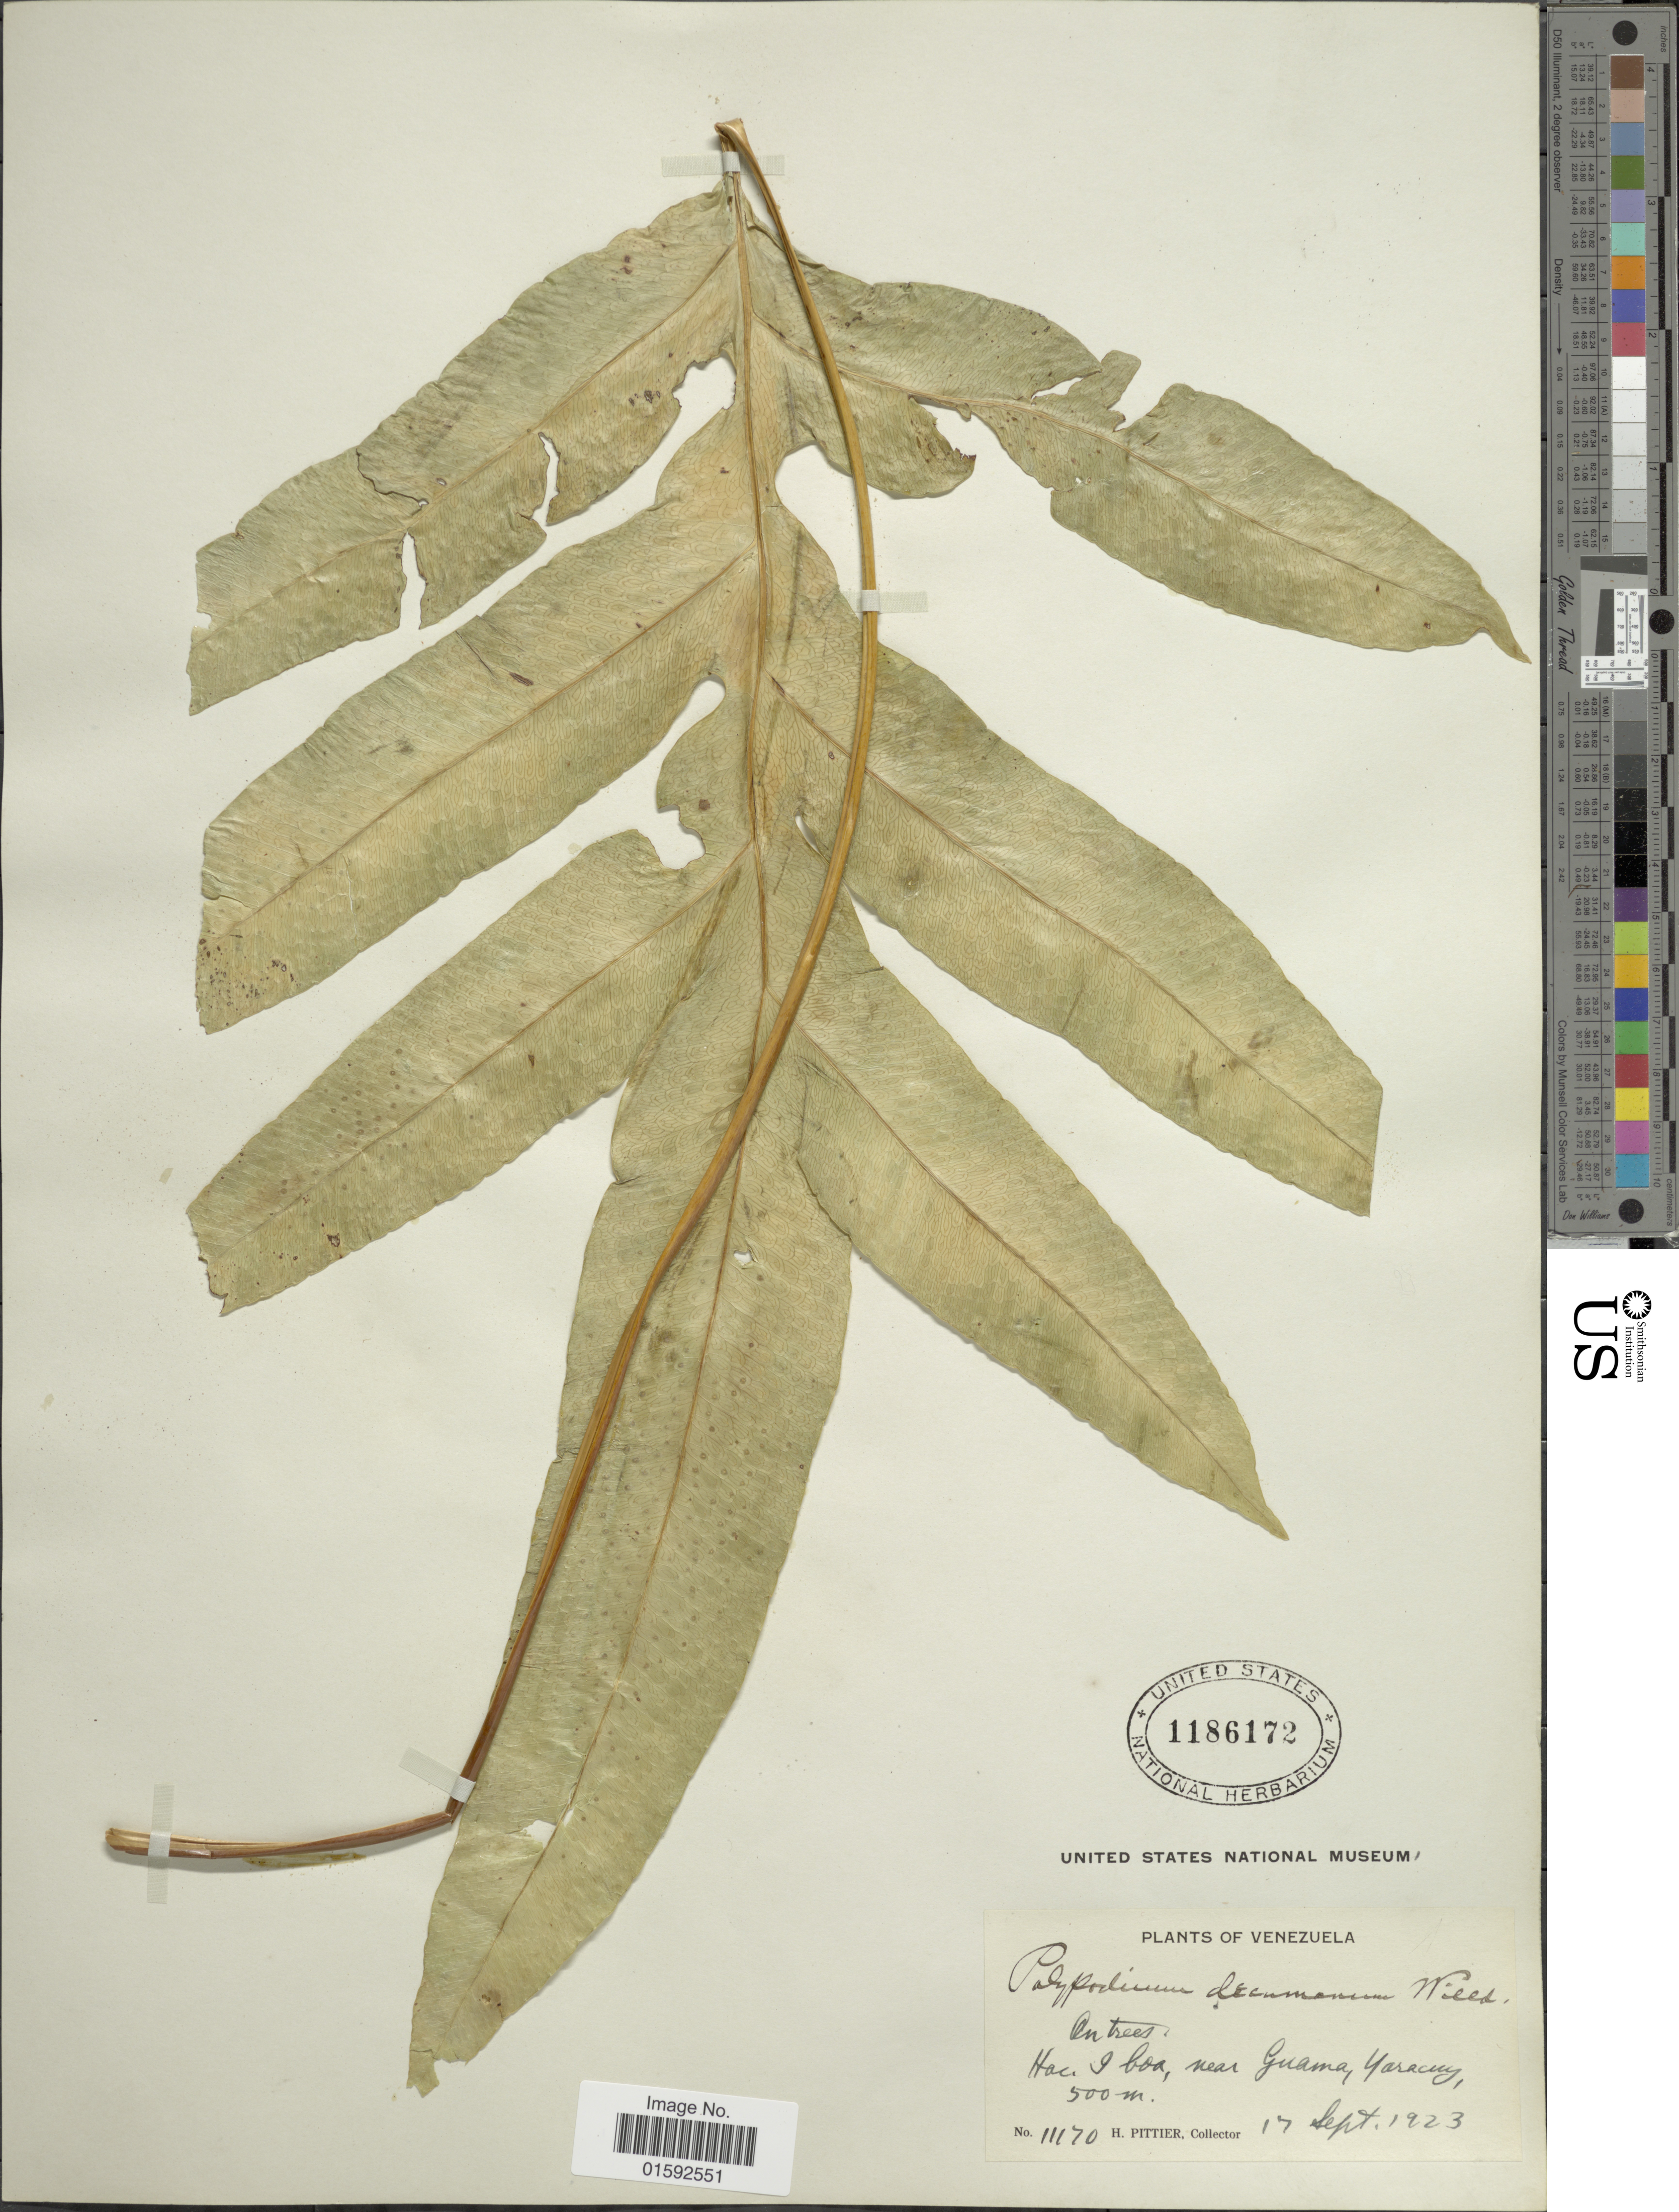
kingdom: Plantae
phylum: Tracheophyta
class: Polypodiopsida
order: Polypodiales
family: Polypodiaceae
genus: Phlebodium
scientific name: Phlebodium decumanum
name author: (Willd.) J. Sm.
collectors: H. F. Pittier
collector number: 11170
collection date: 1923-09-17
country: Venezuela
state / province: Yaracuy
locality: Venezuela, near guama, Yaracuy.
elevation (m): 500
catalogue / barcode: US 1186172